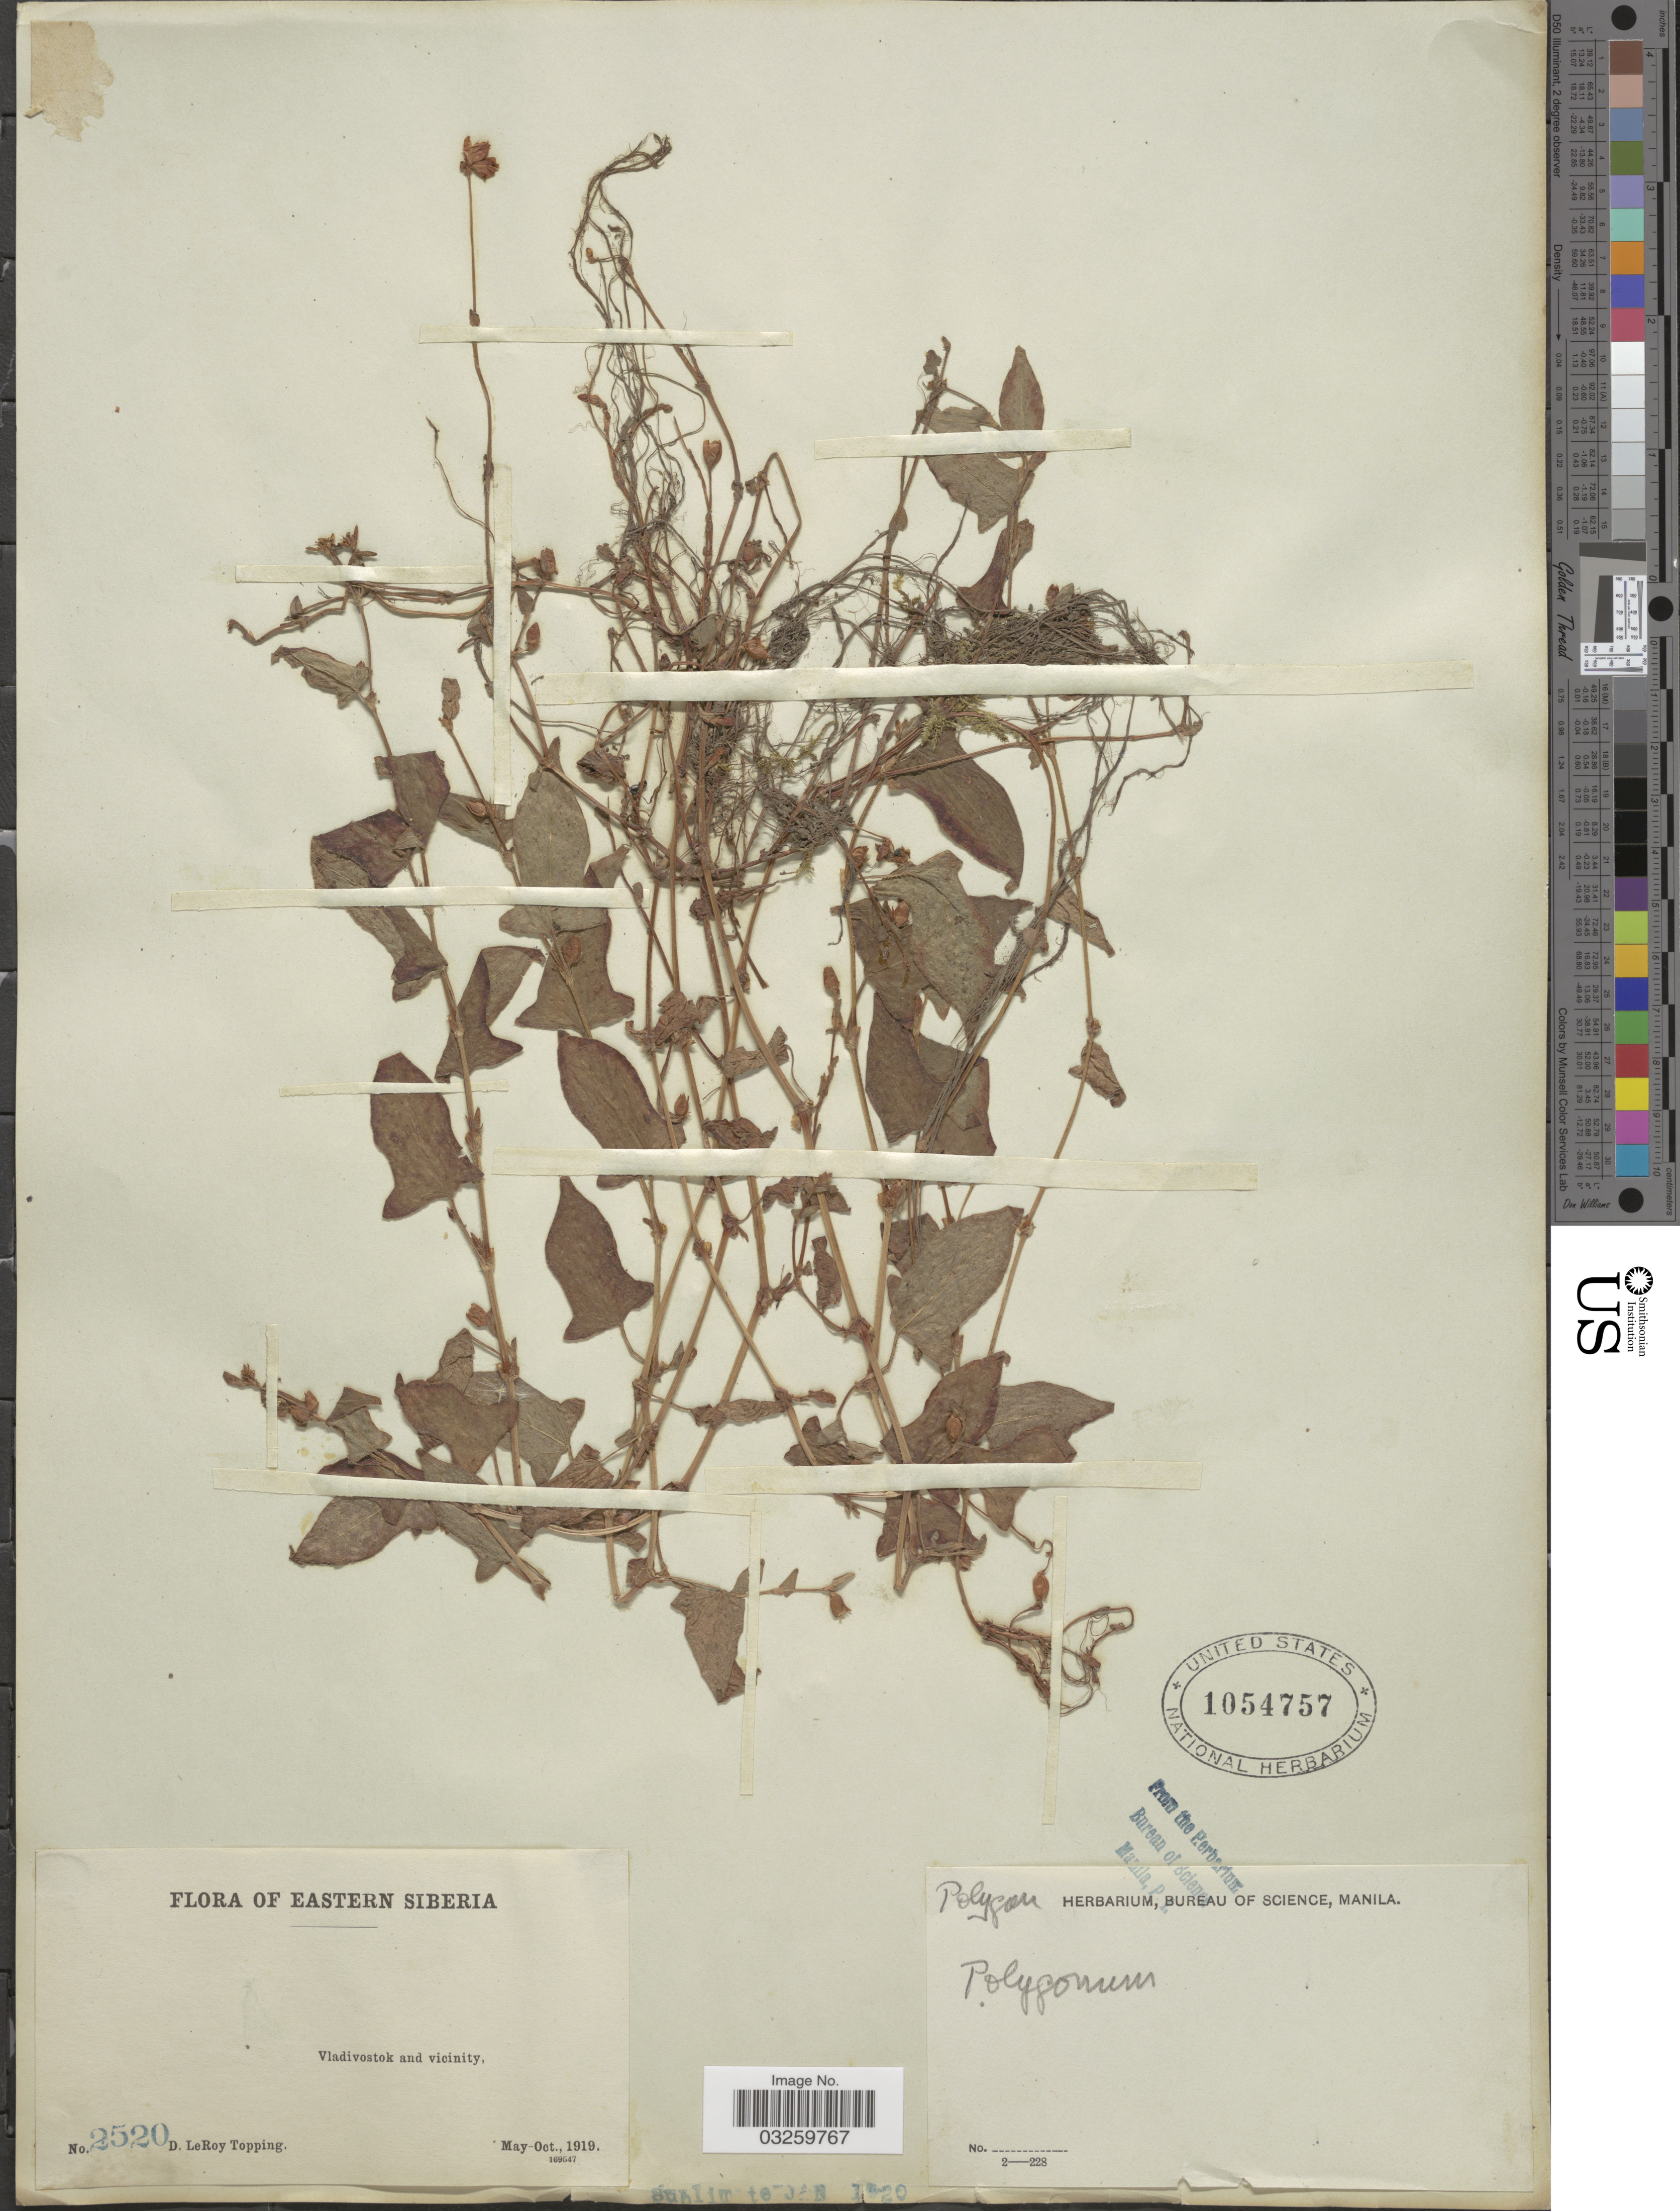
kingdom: Plantae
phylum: Tracheophyta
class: Magnoliopsida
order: Caryophyllales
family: Polygonaceae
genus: Persicaria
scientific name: Persicaria thunbergii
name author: (Siebold & Zucc.) H. Gross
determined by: Strong, Mark T., (BOT), Smithsonian Institution - National Museum of Natural History (UNITED STATES)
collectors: D. L. Topping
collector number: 2520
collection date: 1919-05/1919-10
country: Russian Federation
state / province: Primorsky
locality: Eastern Siberia. Vladivostok and vicinity.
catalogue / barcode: US 1054757